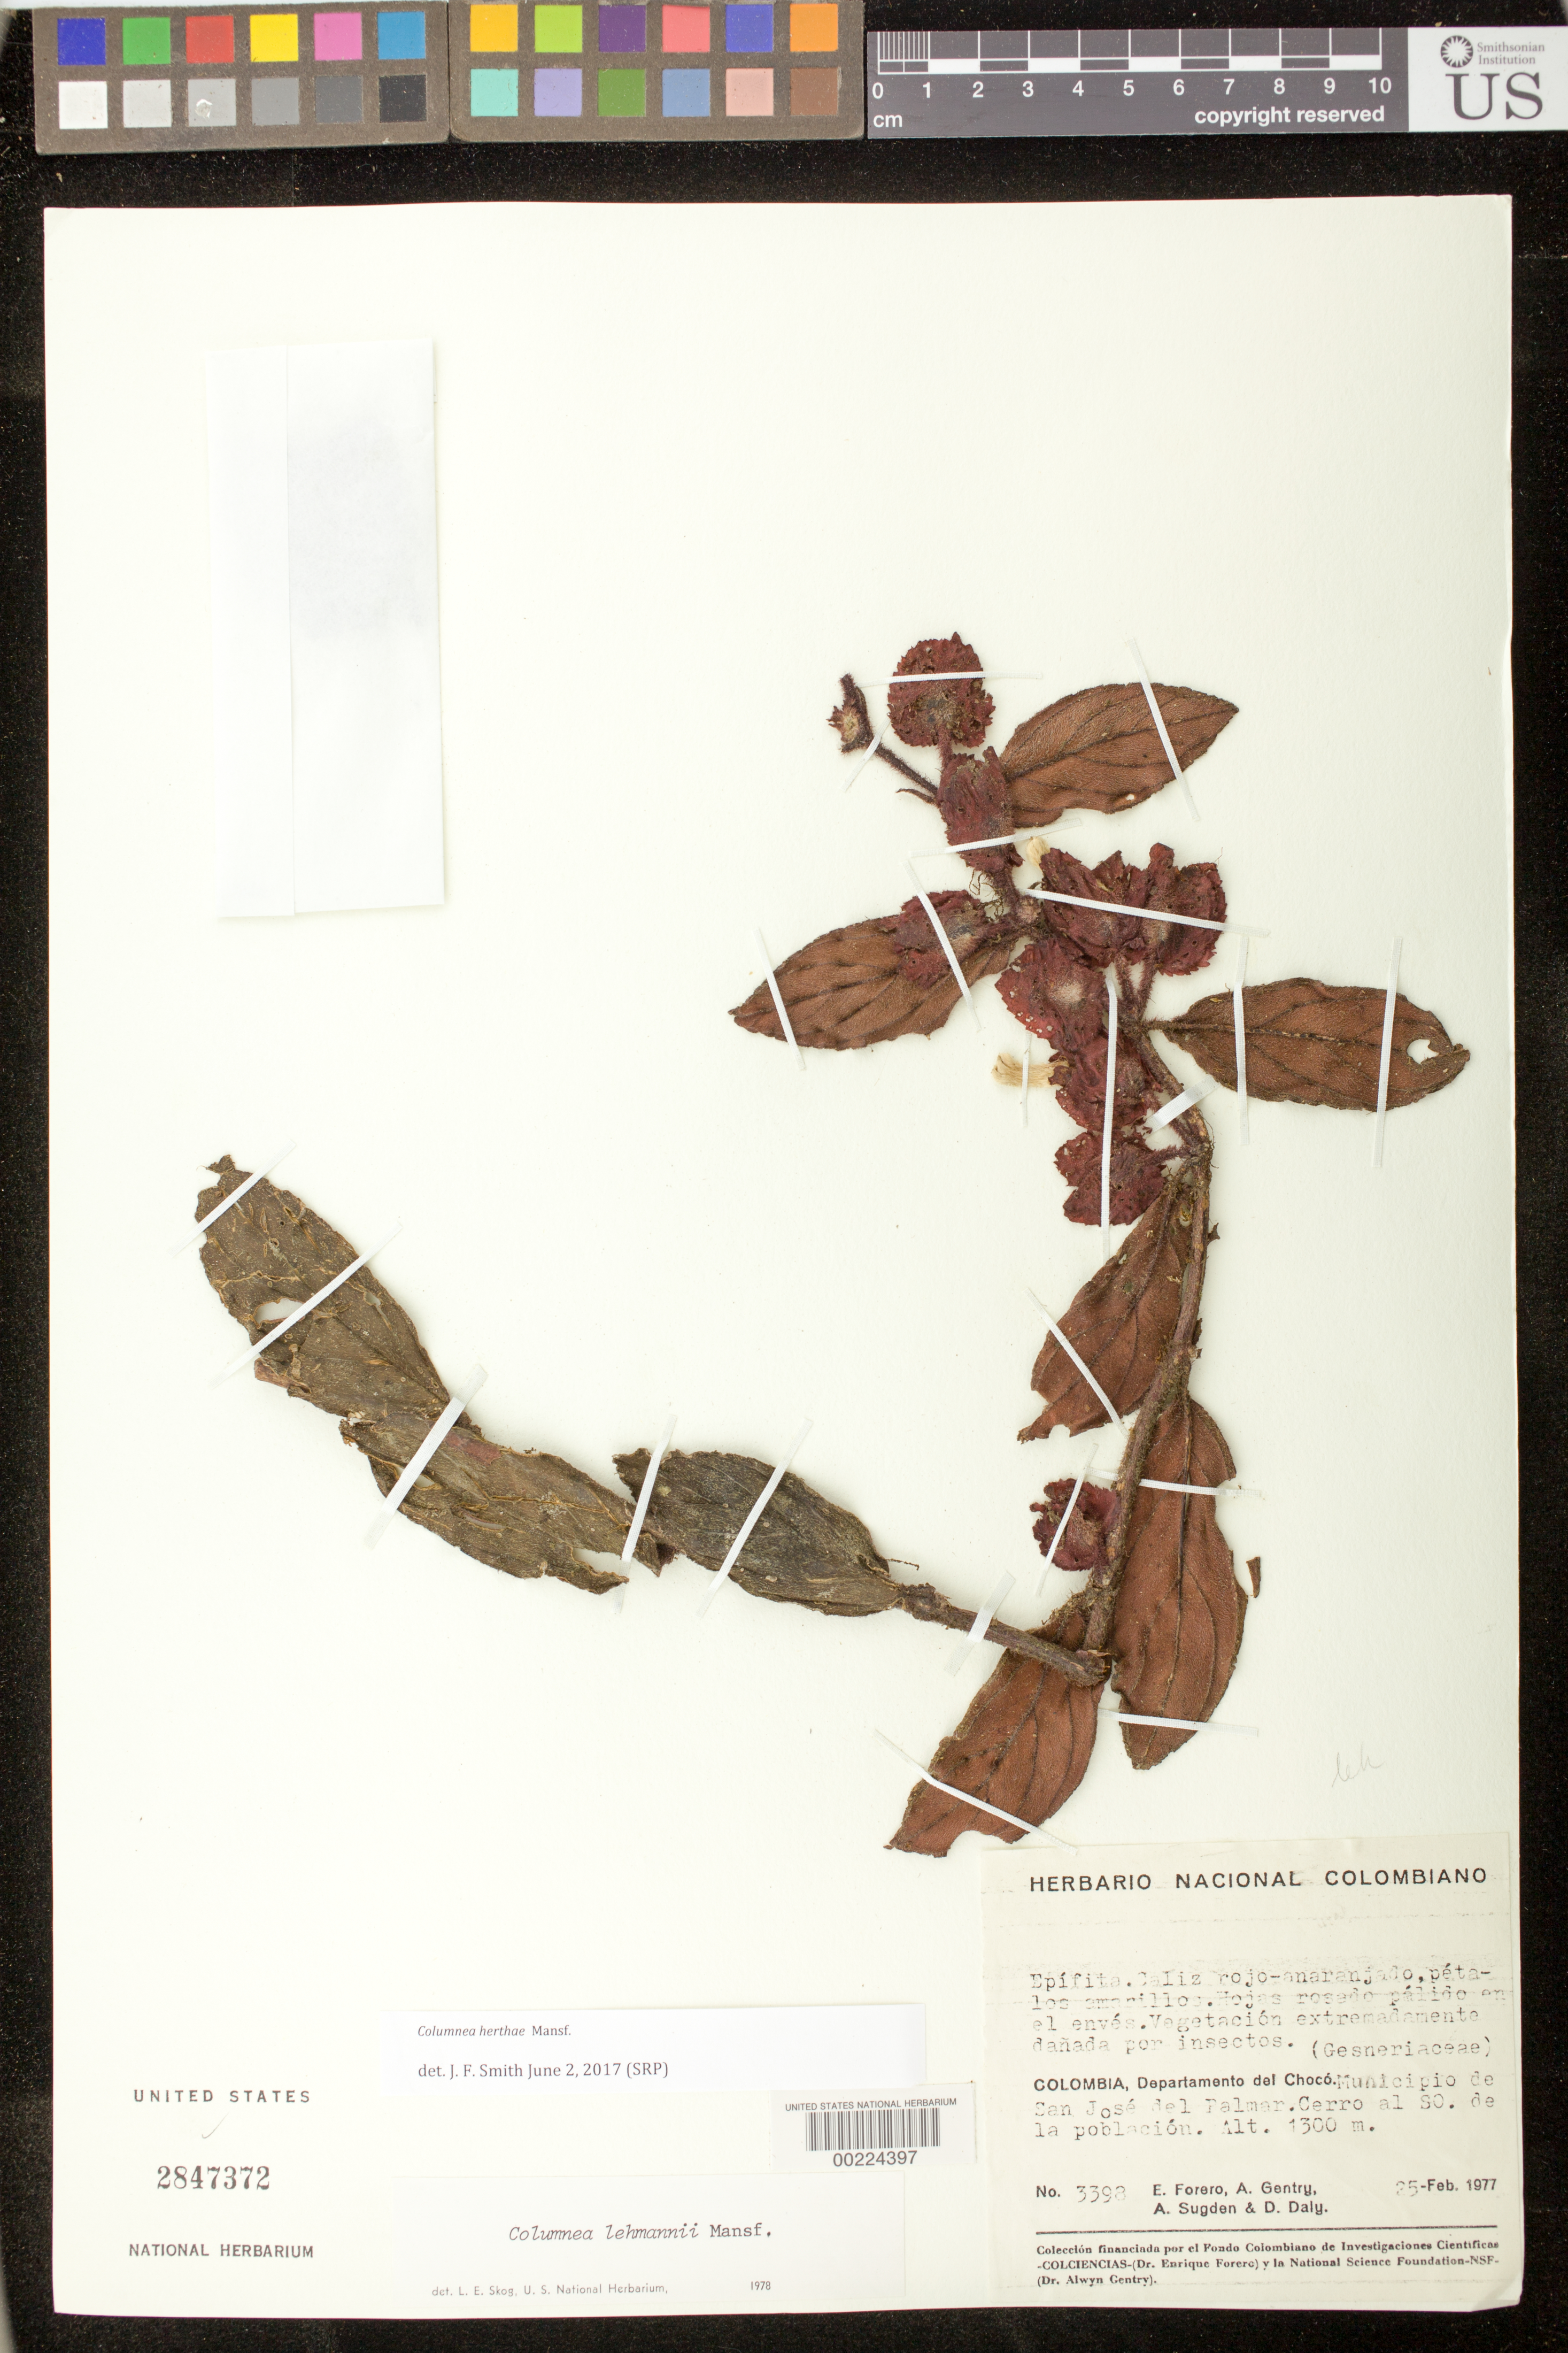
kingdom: Plantae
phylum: Tracheophyta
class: Magnoliopsida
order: Lamiales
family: Gesneriaceae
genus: Columnea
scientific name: Columnea lehmannii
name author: Mansf.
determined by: Clark, J. L.; Skog, Laurence E.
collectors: E. Forero, A. H. Gentry, A. Sugden & D. C. Daly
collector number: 3398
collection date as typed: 25 Feb 1977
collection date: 1977-02-25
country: Colombia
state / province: Chocó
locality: Mun. of San Jose del Palmar, cerro SW of the community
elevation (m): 1300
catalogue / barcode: US 2847372